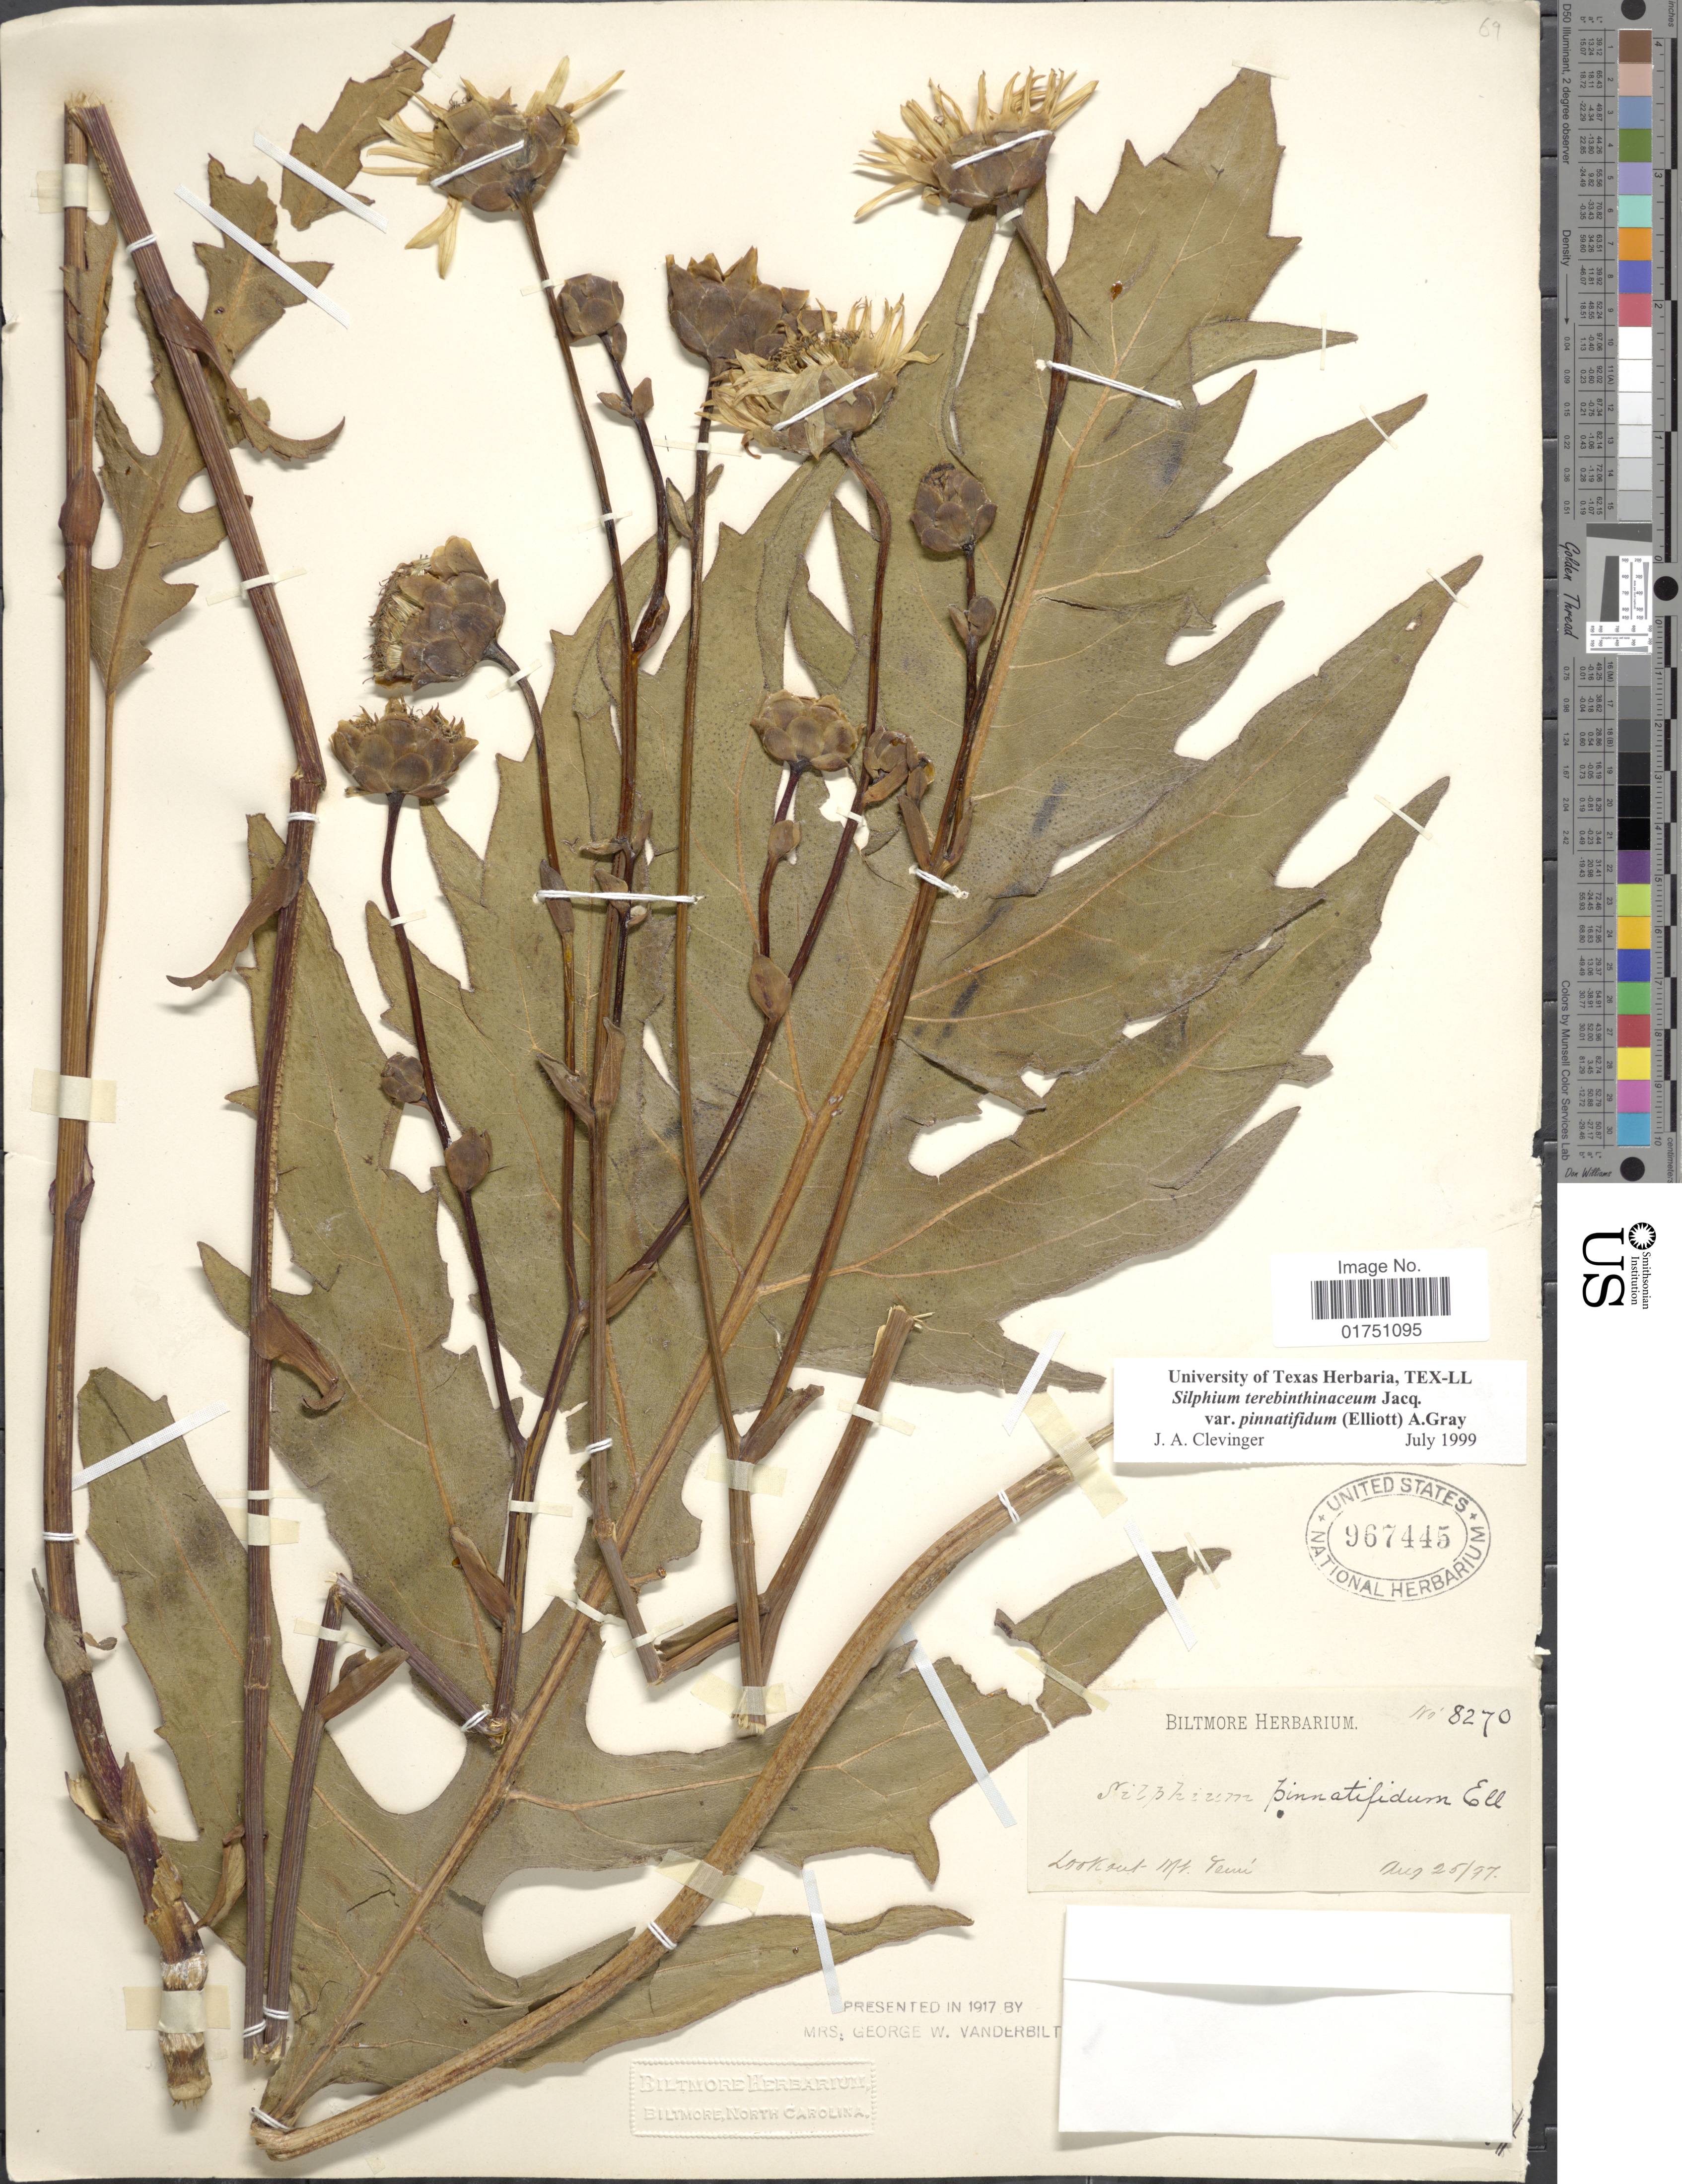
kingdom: Plantae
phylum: Tracheophyta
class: Magnoliopsida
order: Asterales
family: Asteraceae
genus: Silphium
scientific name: Silphium terebinthinaceum var. pinnatifidium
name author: (Elliott) A. Gray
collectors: ex herb. Biltmore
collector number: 8270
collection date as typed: Transcribed d/m/y: 25/8/97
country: United States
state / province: Tennessee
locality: Lookout Mt. Tenn.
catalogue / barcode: US 967445